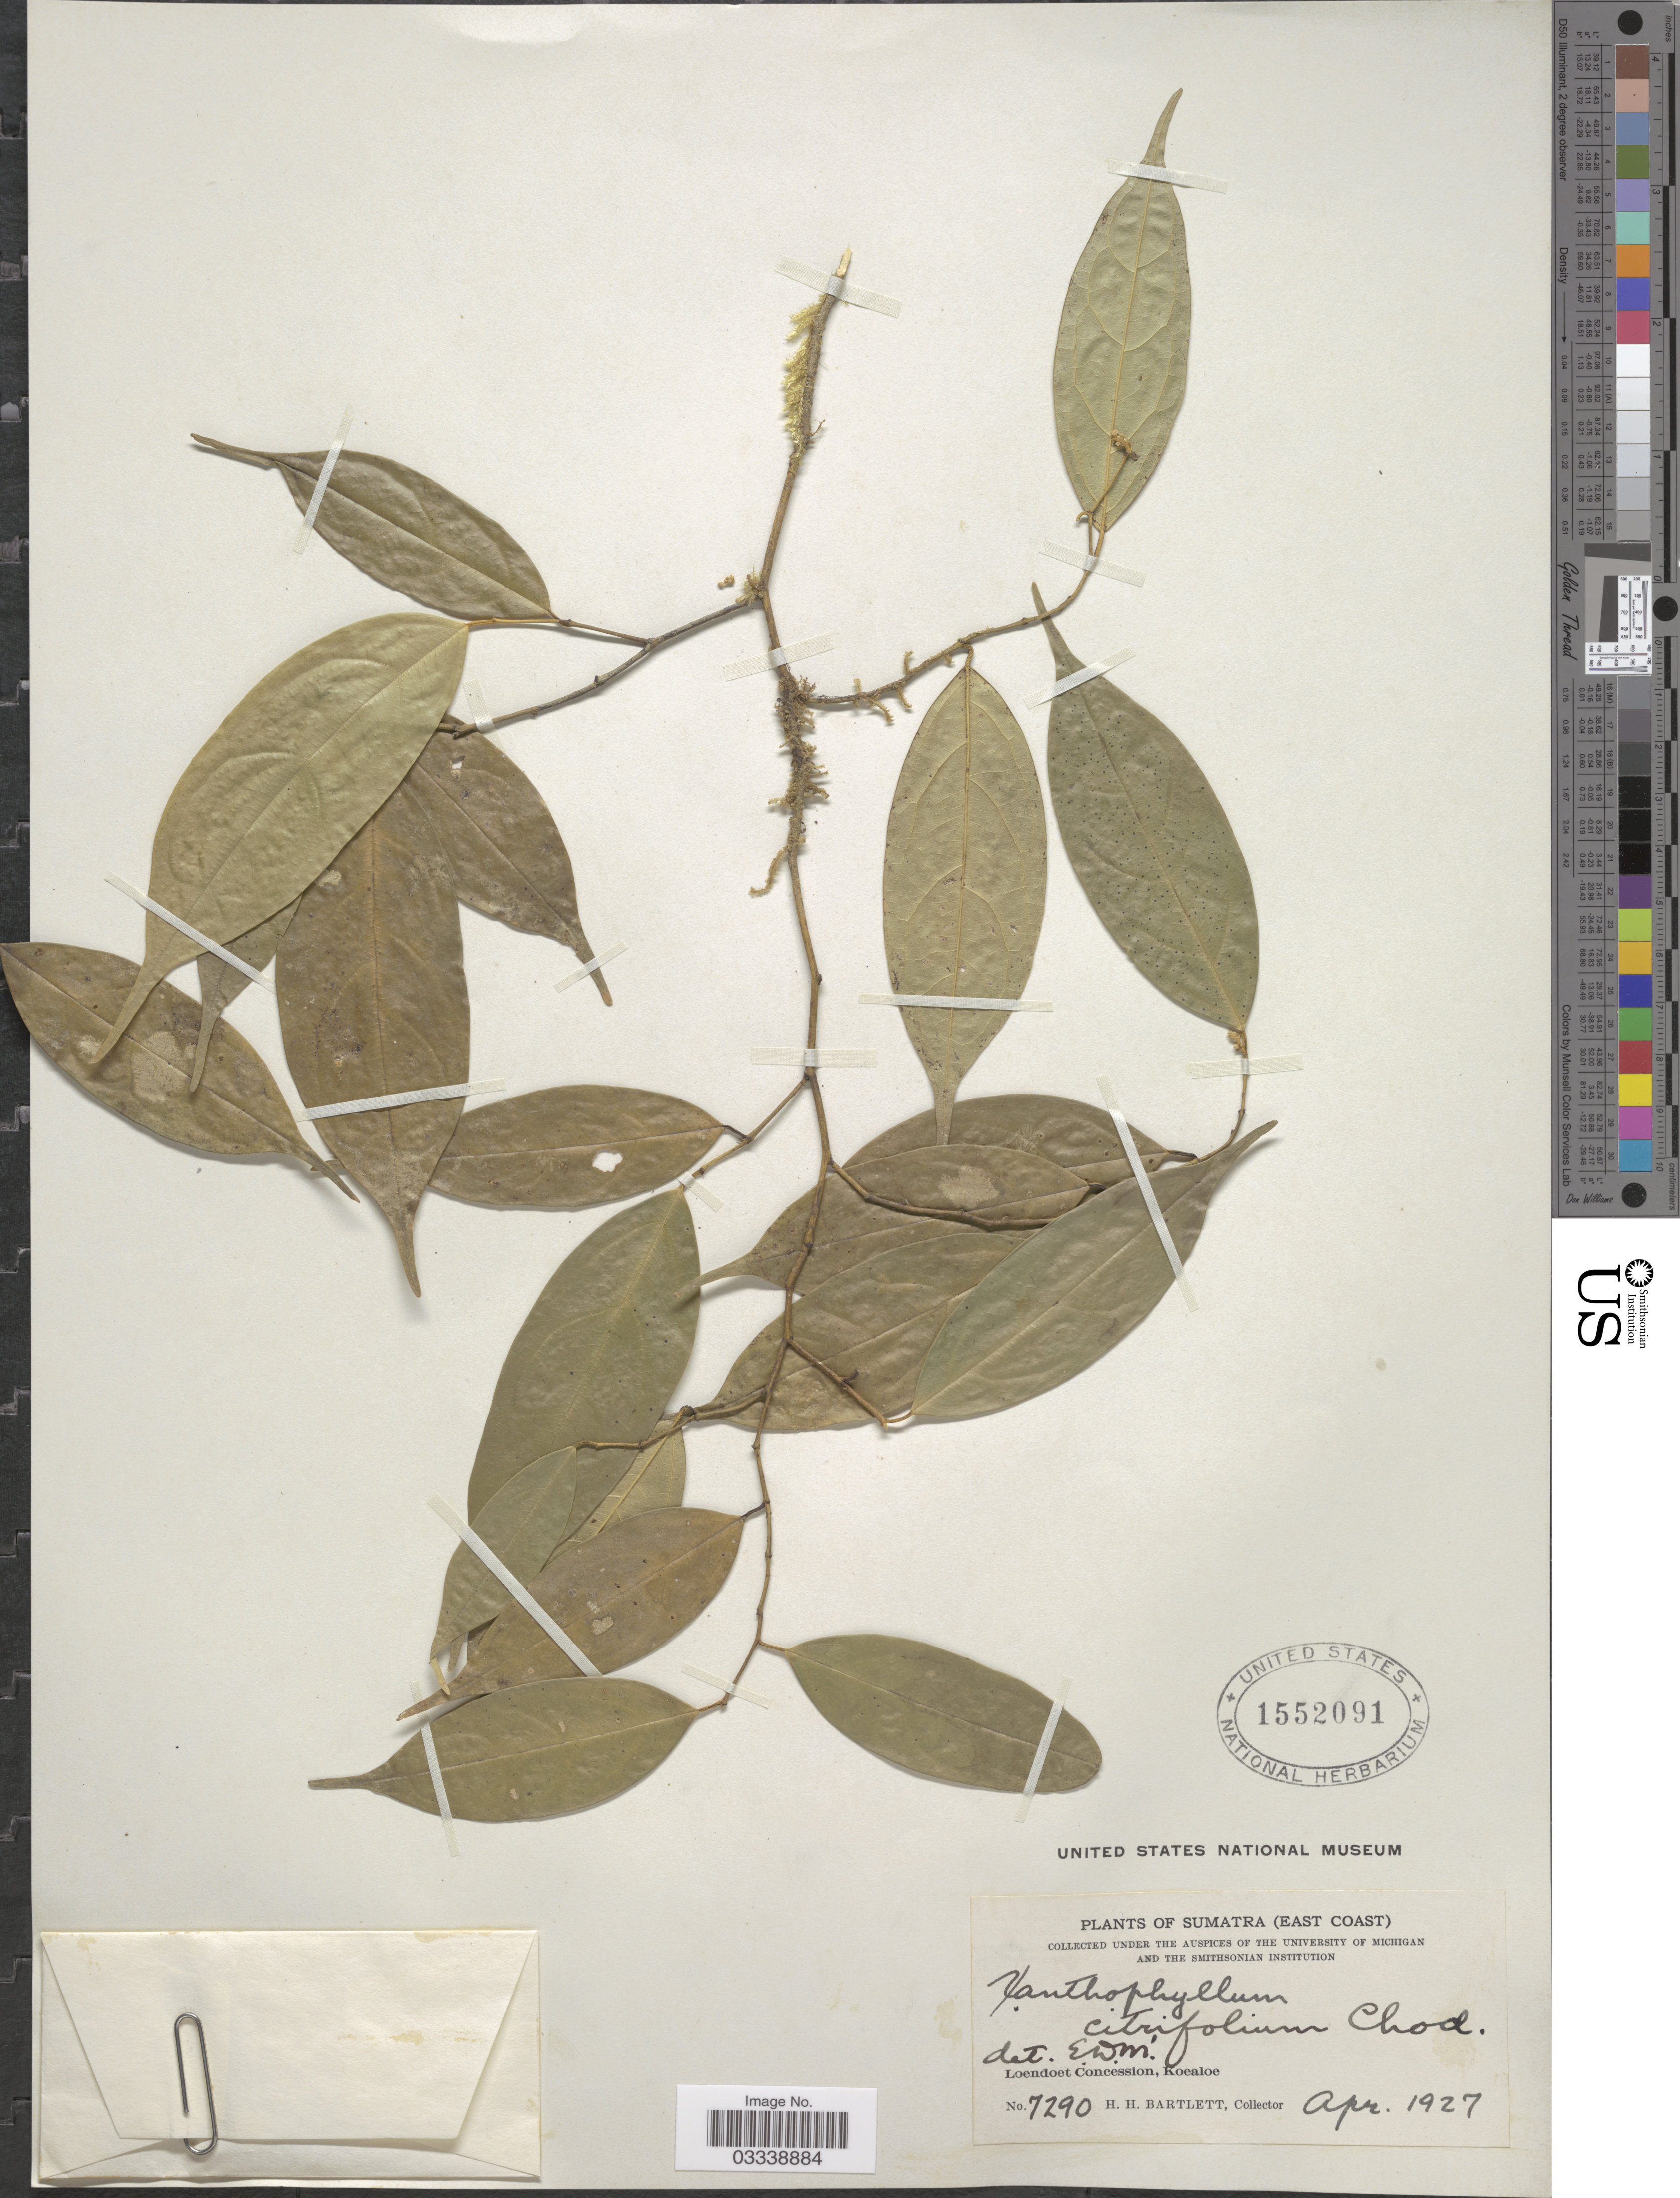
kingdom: Plantae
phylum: Tracheophyta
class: Magnoliopsida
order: Fabales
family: Polygalaceae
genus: Xanthophyllum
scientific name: Xanthophyllum ellipticum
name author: Korth. ex Miq.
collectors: H. H. Bartlett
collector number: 7290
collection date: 1927-04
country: Indonesia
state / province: Sumatra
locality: (East Coast). Loendoet Concession, Koealoe.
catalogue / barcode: US 1552091